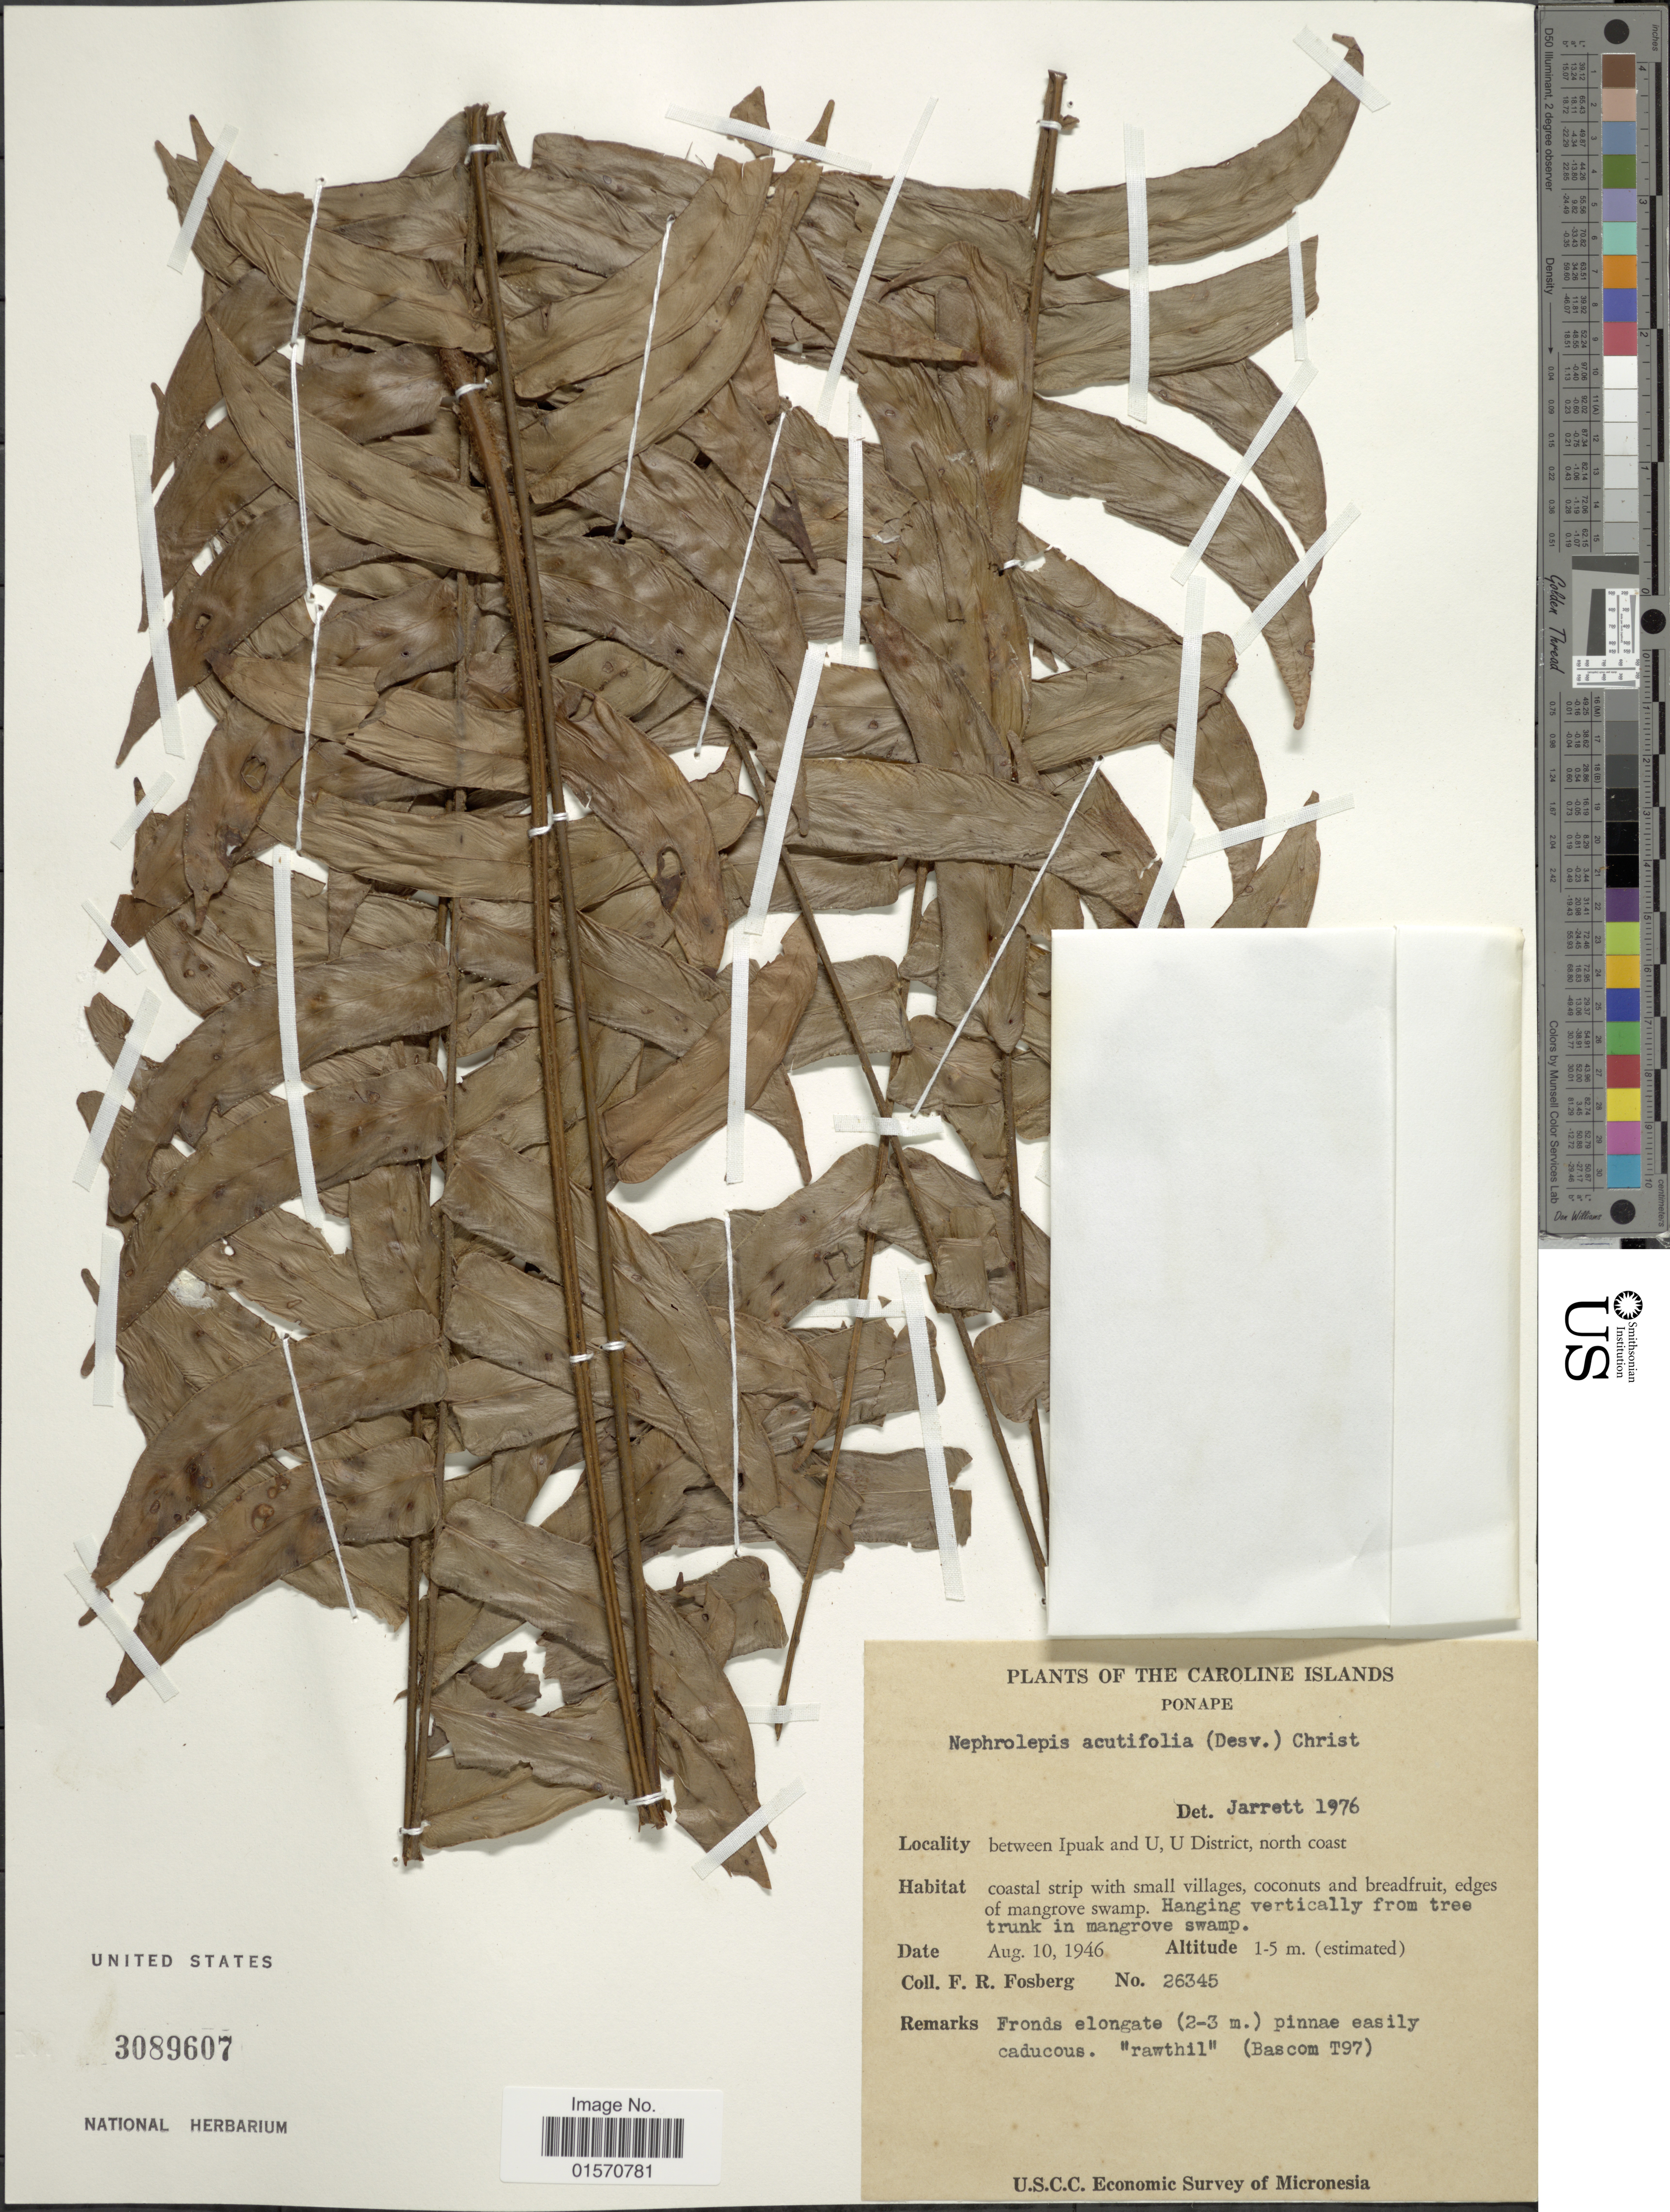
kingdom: Plantae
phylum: Tracheophyta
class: Polypodiopsida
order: Polypodiales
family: Nephrolepidaceae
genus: Nephrolepis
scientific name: Nephrolepis acutifolia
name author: (Desv.) Chr.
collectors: F. R. Fosberg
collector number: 26345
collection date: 1946-08-10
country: Micronesia, Federated States of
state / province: Pohnpei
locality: Caroline Islands. Ponape. between Ipuak and U, U District, north coast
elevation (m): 1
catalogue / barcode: US 3089607